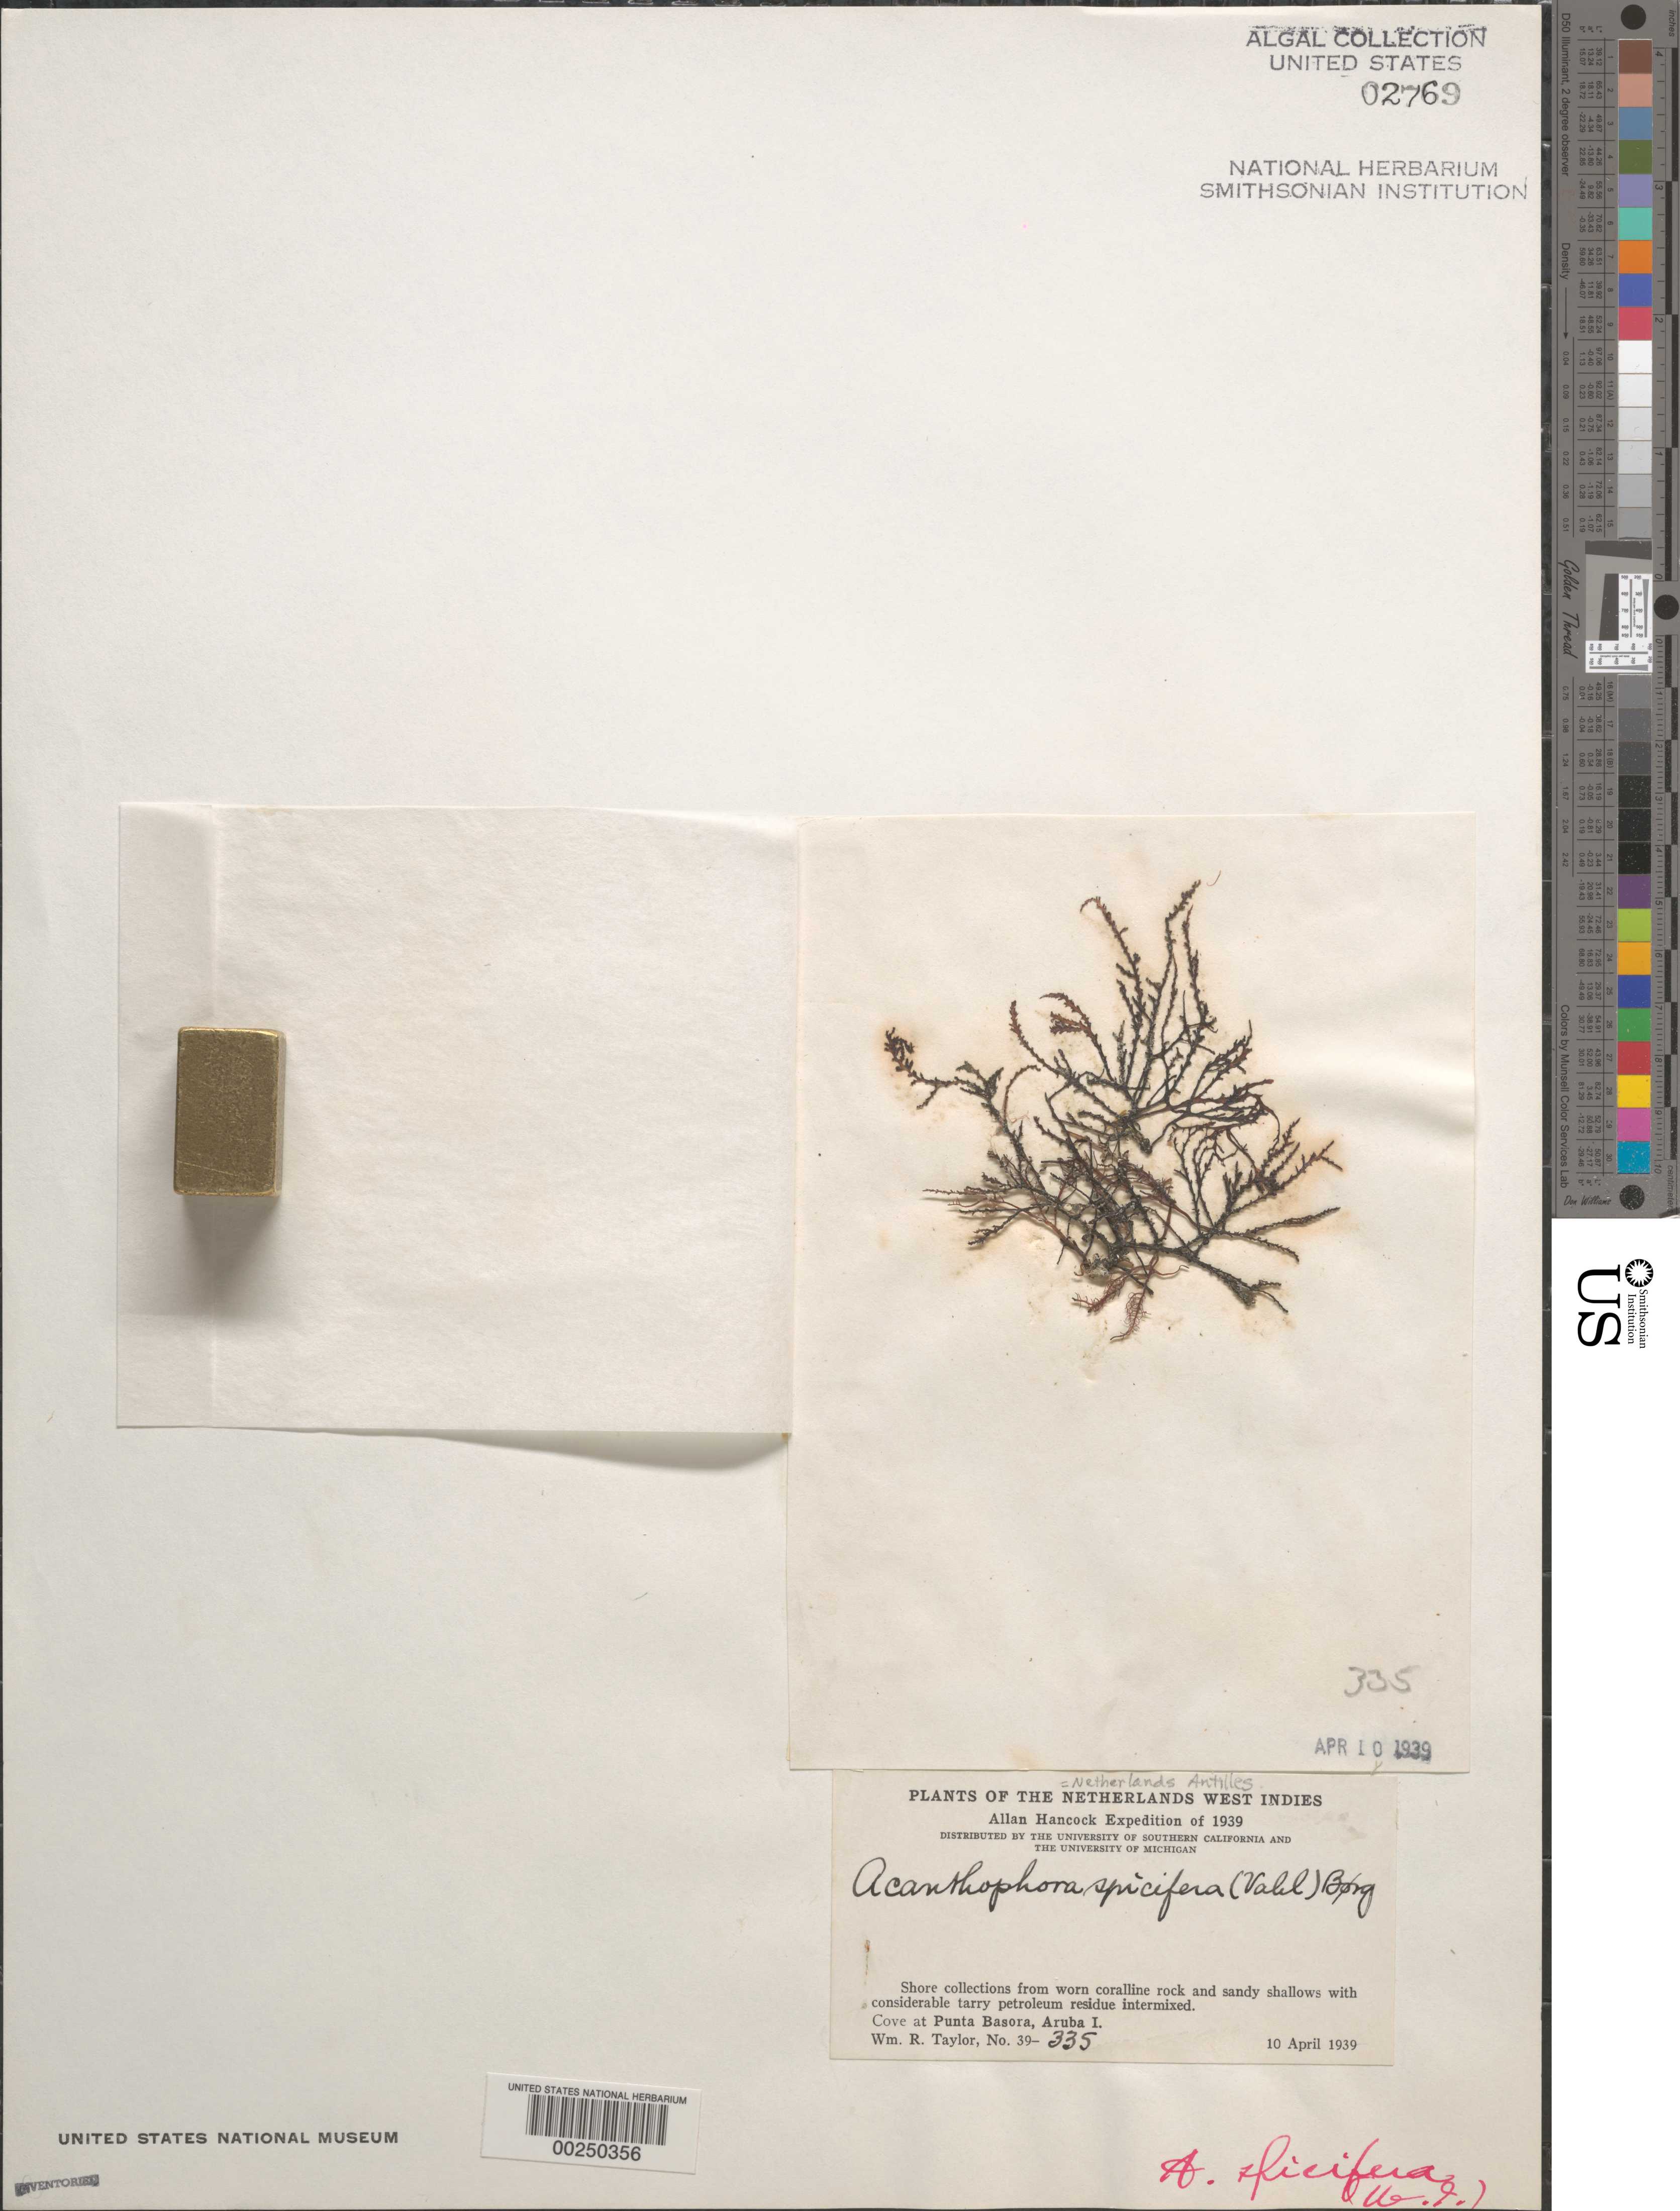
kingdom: Plantae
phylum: Rhodophyta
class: Florideophyceae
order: Ceramiales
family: Rhodomelaceae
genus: Acanthophora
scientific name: Acanthophora spicifera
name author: (Vahl) Børgesen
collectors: W. R. Taylor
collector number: WRT 39-335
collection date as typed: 10 Apr 1939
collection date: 1939-04-10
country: Aruba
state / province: ABC Islands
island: Aruba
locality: Punta Basora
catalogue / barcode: US 2769